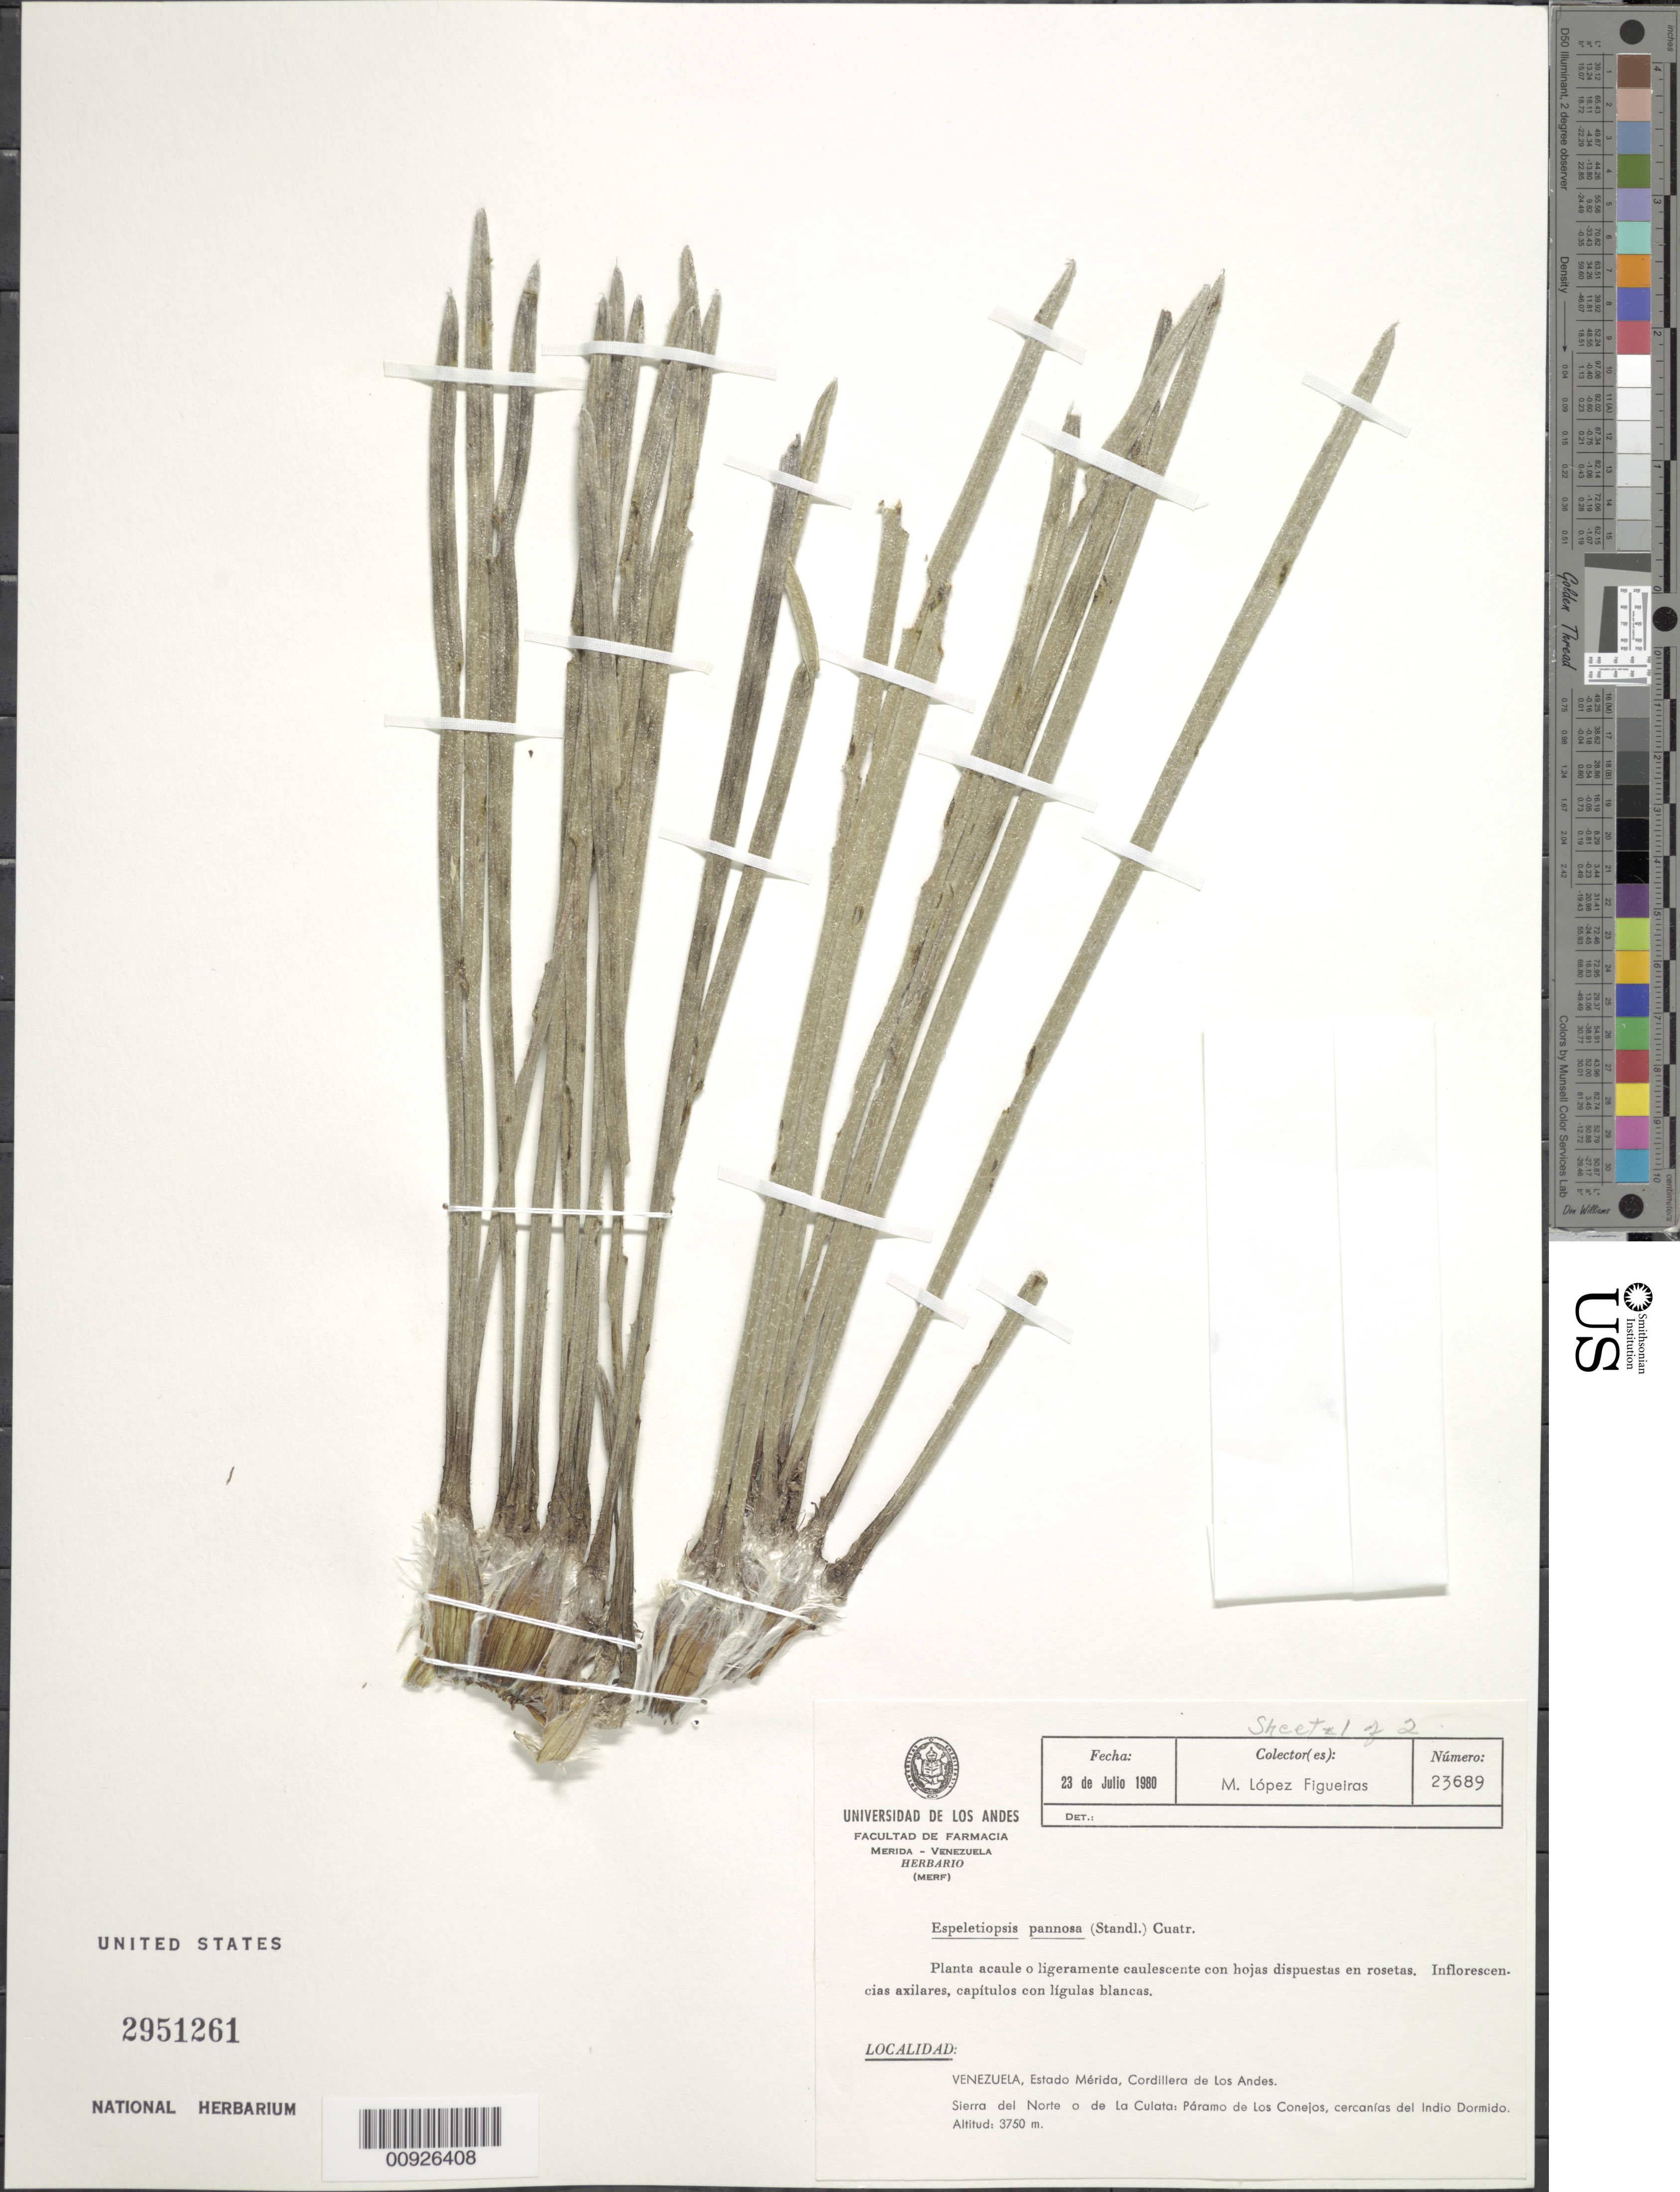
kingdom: Plantae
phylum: Tracheophyta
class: Magnoliopsida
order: Asterales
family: Asteraceae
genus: Espeletiopsis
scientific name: Espeletiopsis pannosa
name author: (Standl.) Cuatrec.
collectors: M. López Figueiras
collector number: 23689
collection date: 1980-07-23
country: Venezuela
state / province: Mérida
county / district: Campo Elías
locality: Páramo de los Conejos. Cercanías del Indio Dormido, Sierra del Norte o de la Culata.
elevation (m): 3750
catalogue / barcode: US 2951261